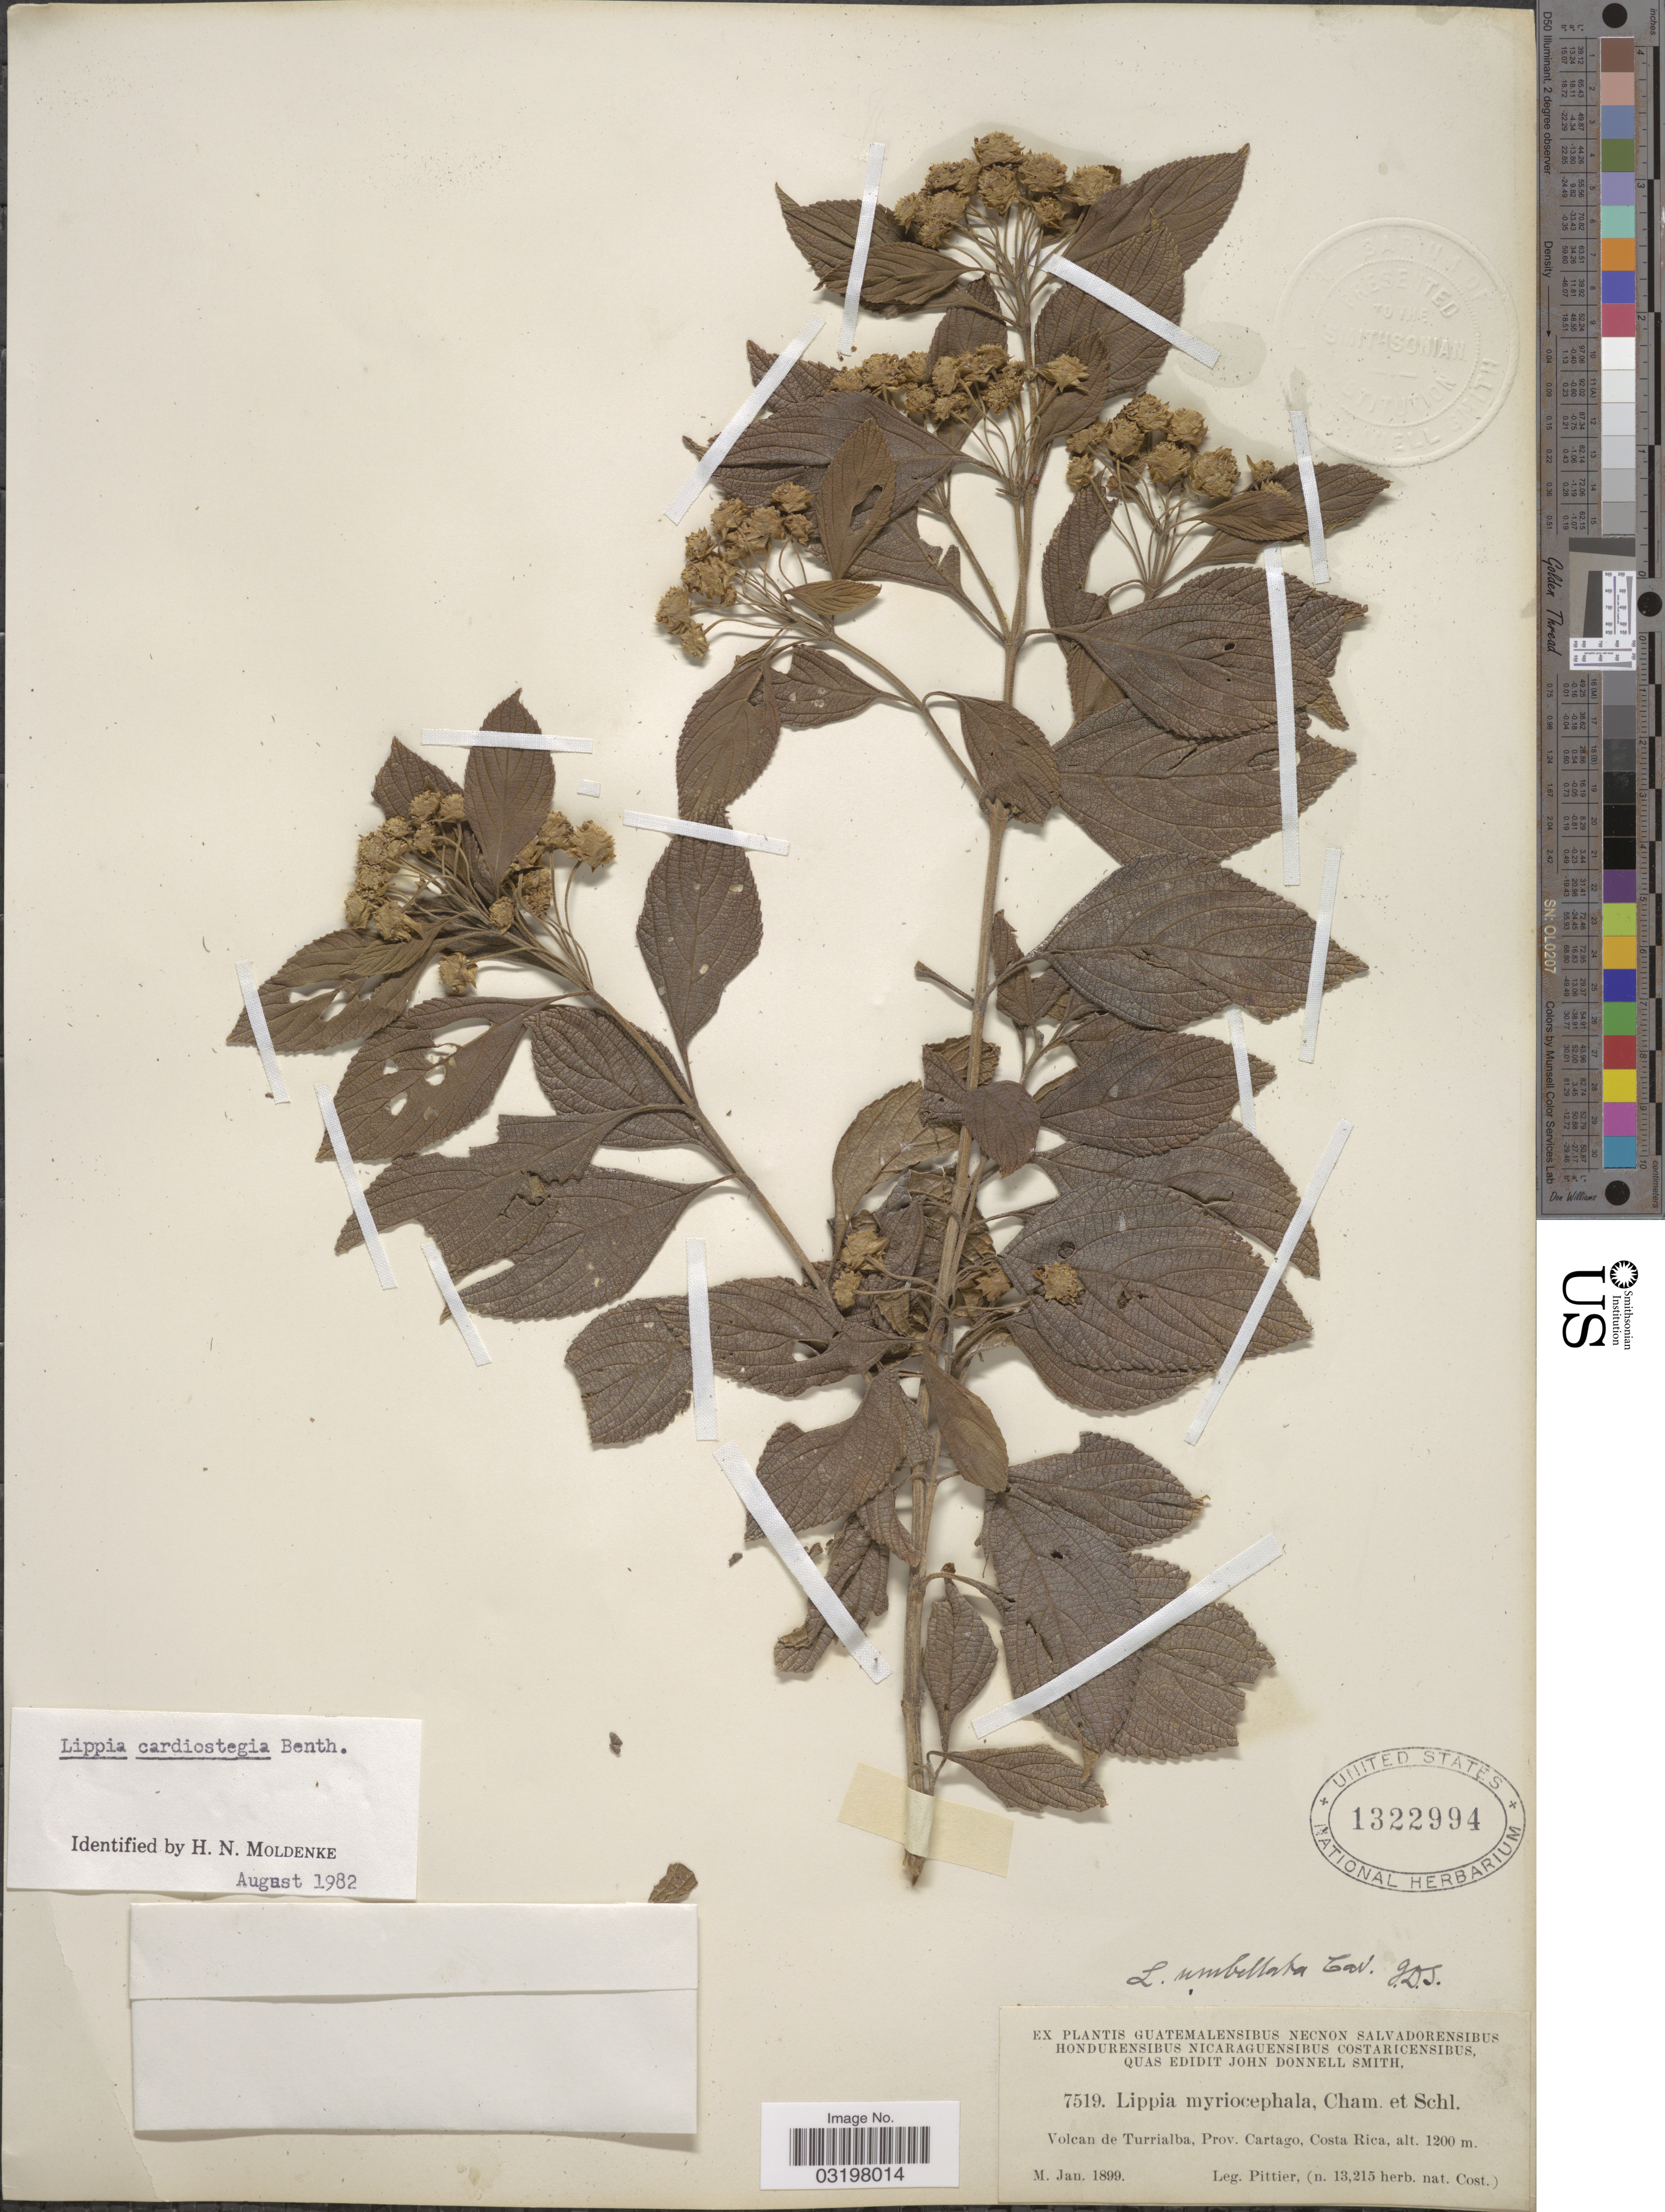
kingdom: Plantae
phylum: Tracheophyta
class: Magnoliopsida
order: Lamiales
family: Verbenaceae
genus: Lippia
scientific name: Lippia cardiostegia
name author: Benth.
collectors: Pittier, --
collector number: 7519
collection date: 1899-01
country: Costa Rica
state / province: Cartago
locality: Volcan de Turrialba, Prov. Cartago.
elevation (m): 1200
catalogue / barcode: US 1322994